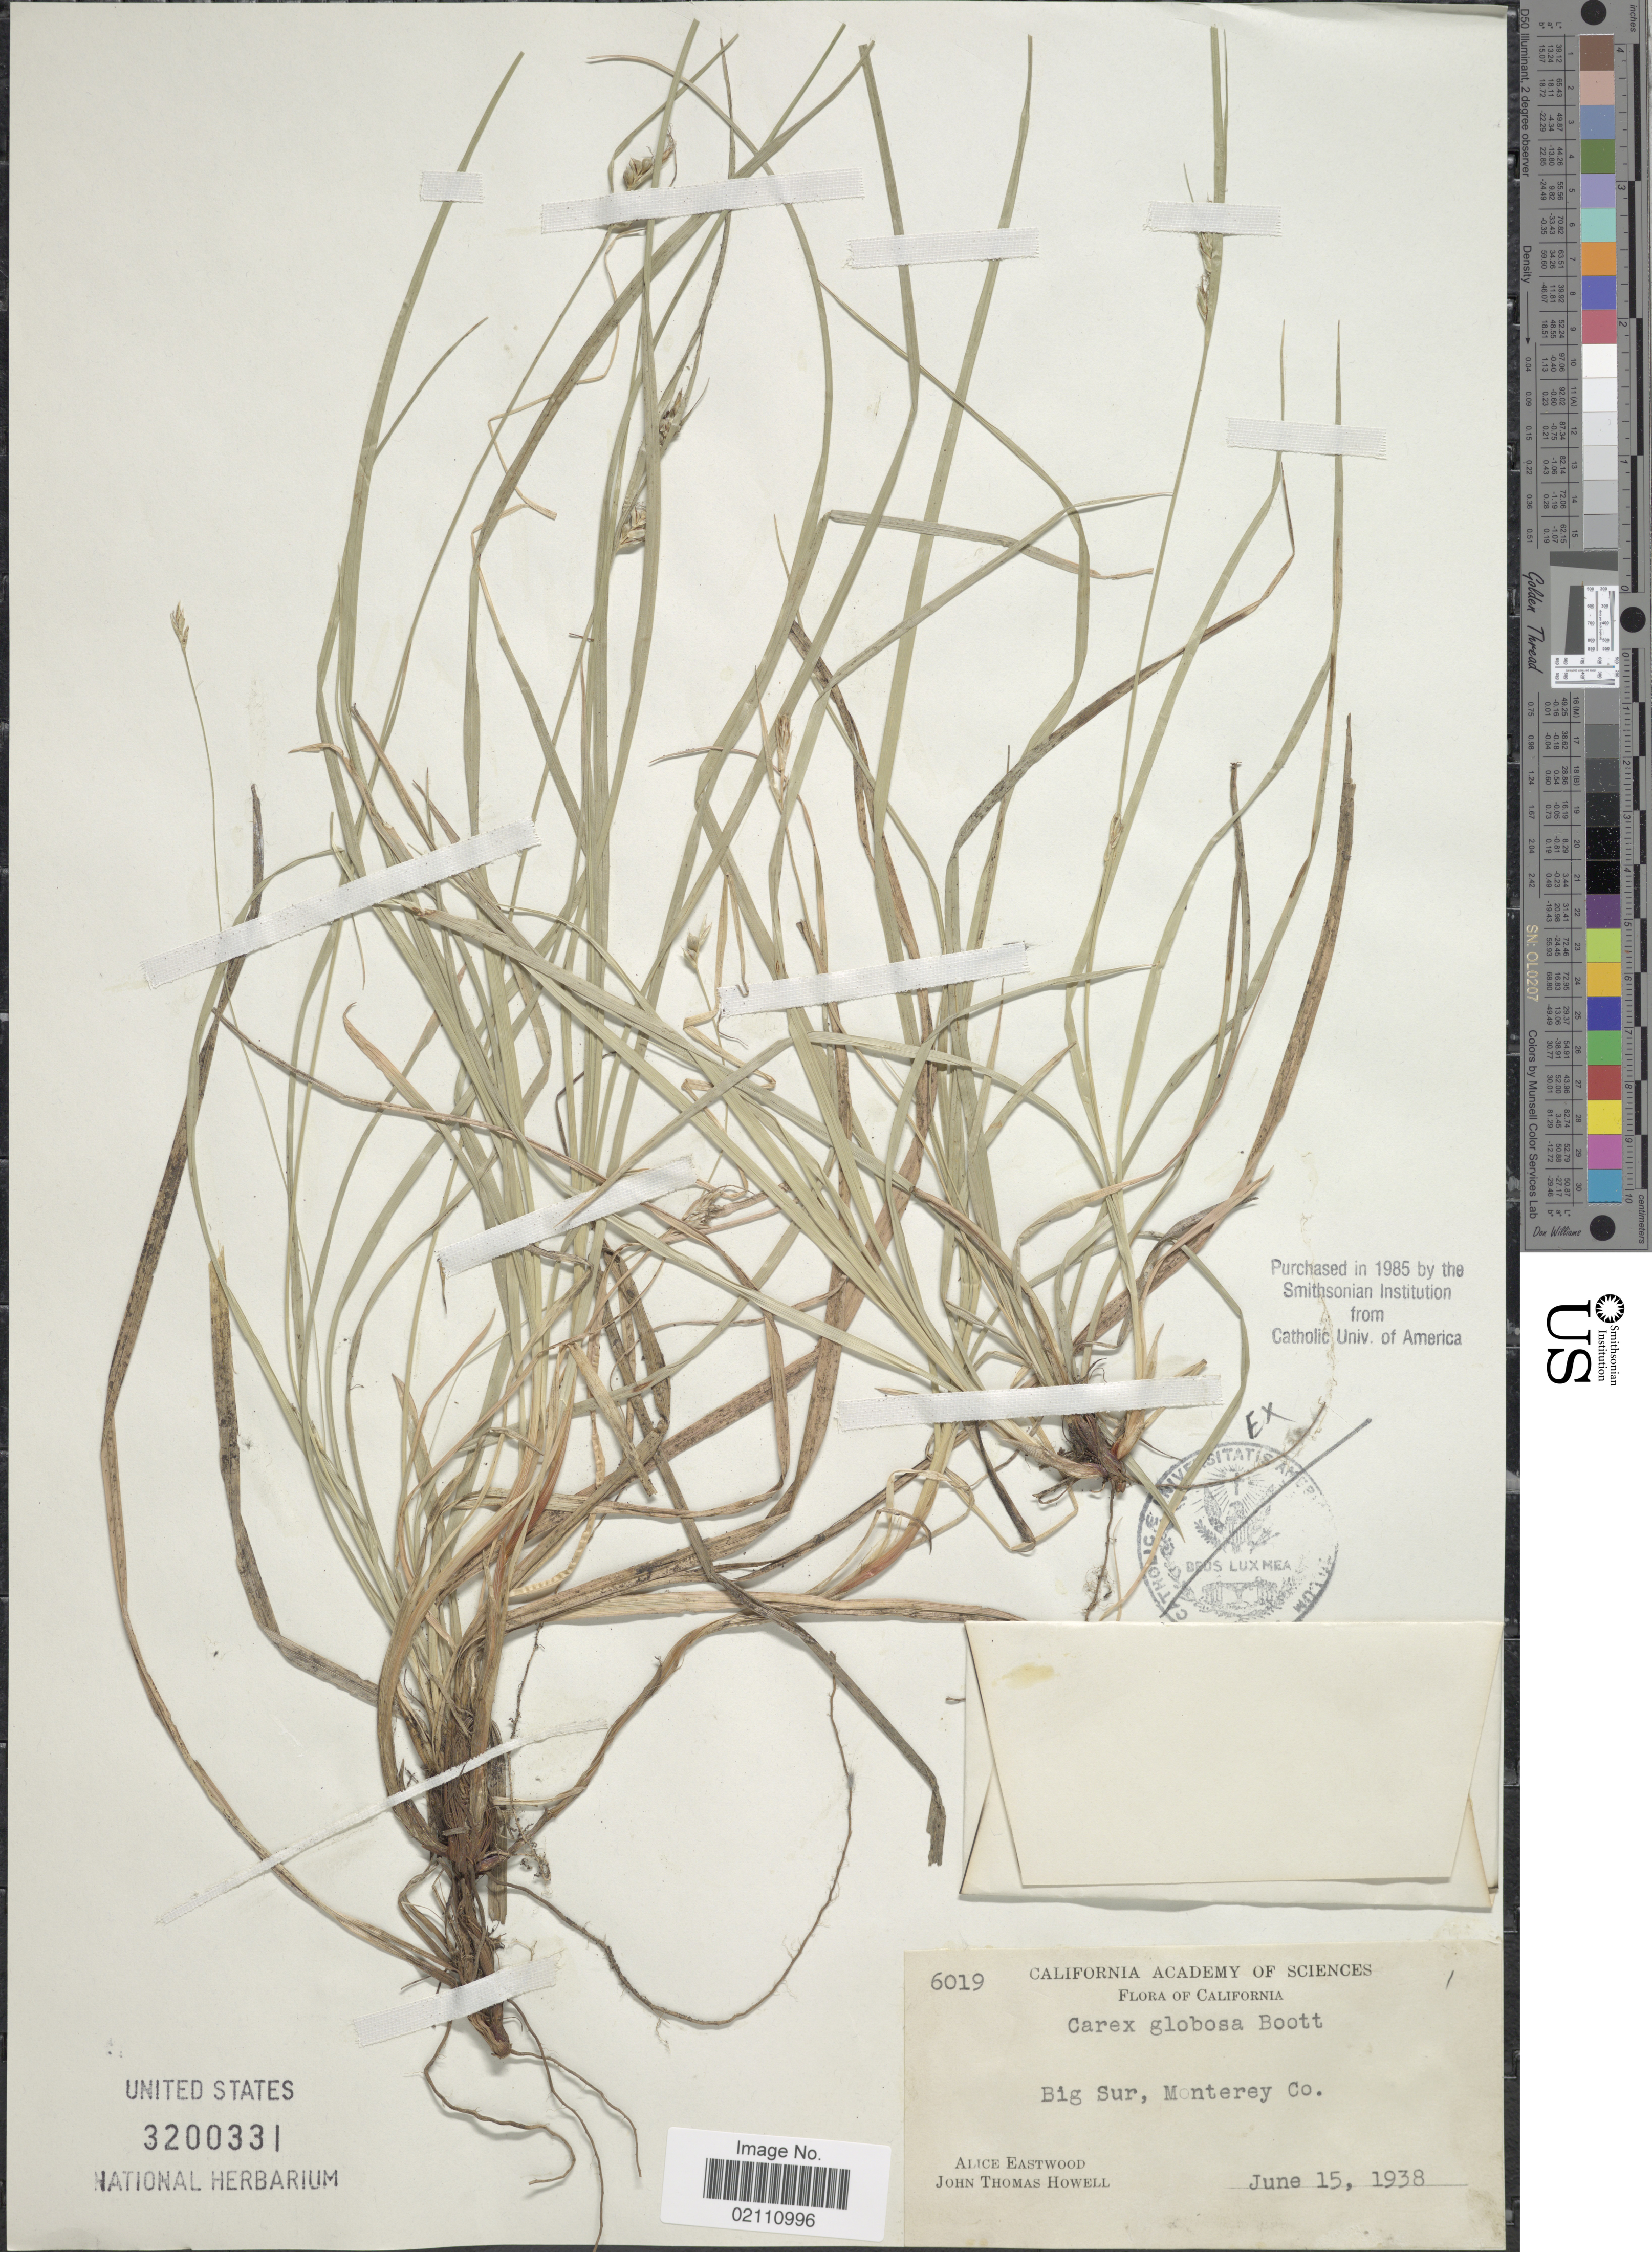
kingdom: Plantae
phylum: Tracheophyta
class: Liliopsida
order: Poales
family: Cyperaceae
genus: Carex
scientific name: Carex globosa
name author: Boott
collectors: A. Eastwood & J. T. Howell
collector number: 6019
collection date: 1938-06-15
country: United States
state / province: California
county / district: Monterey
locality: Big Sur, Monterey Co.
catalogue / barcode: US 3200331